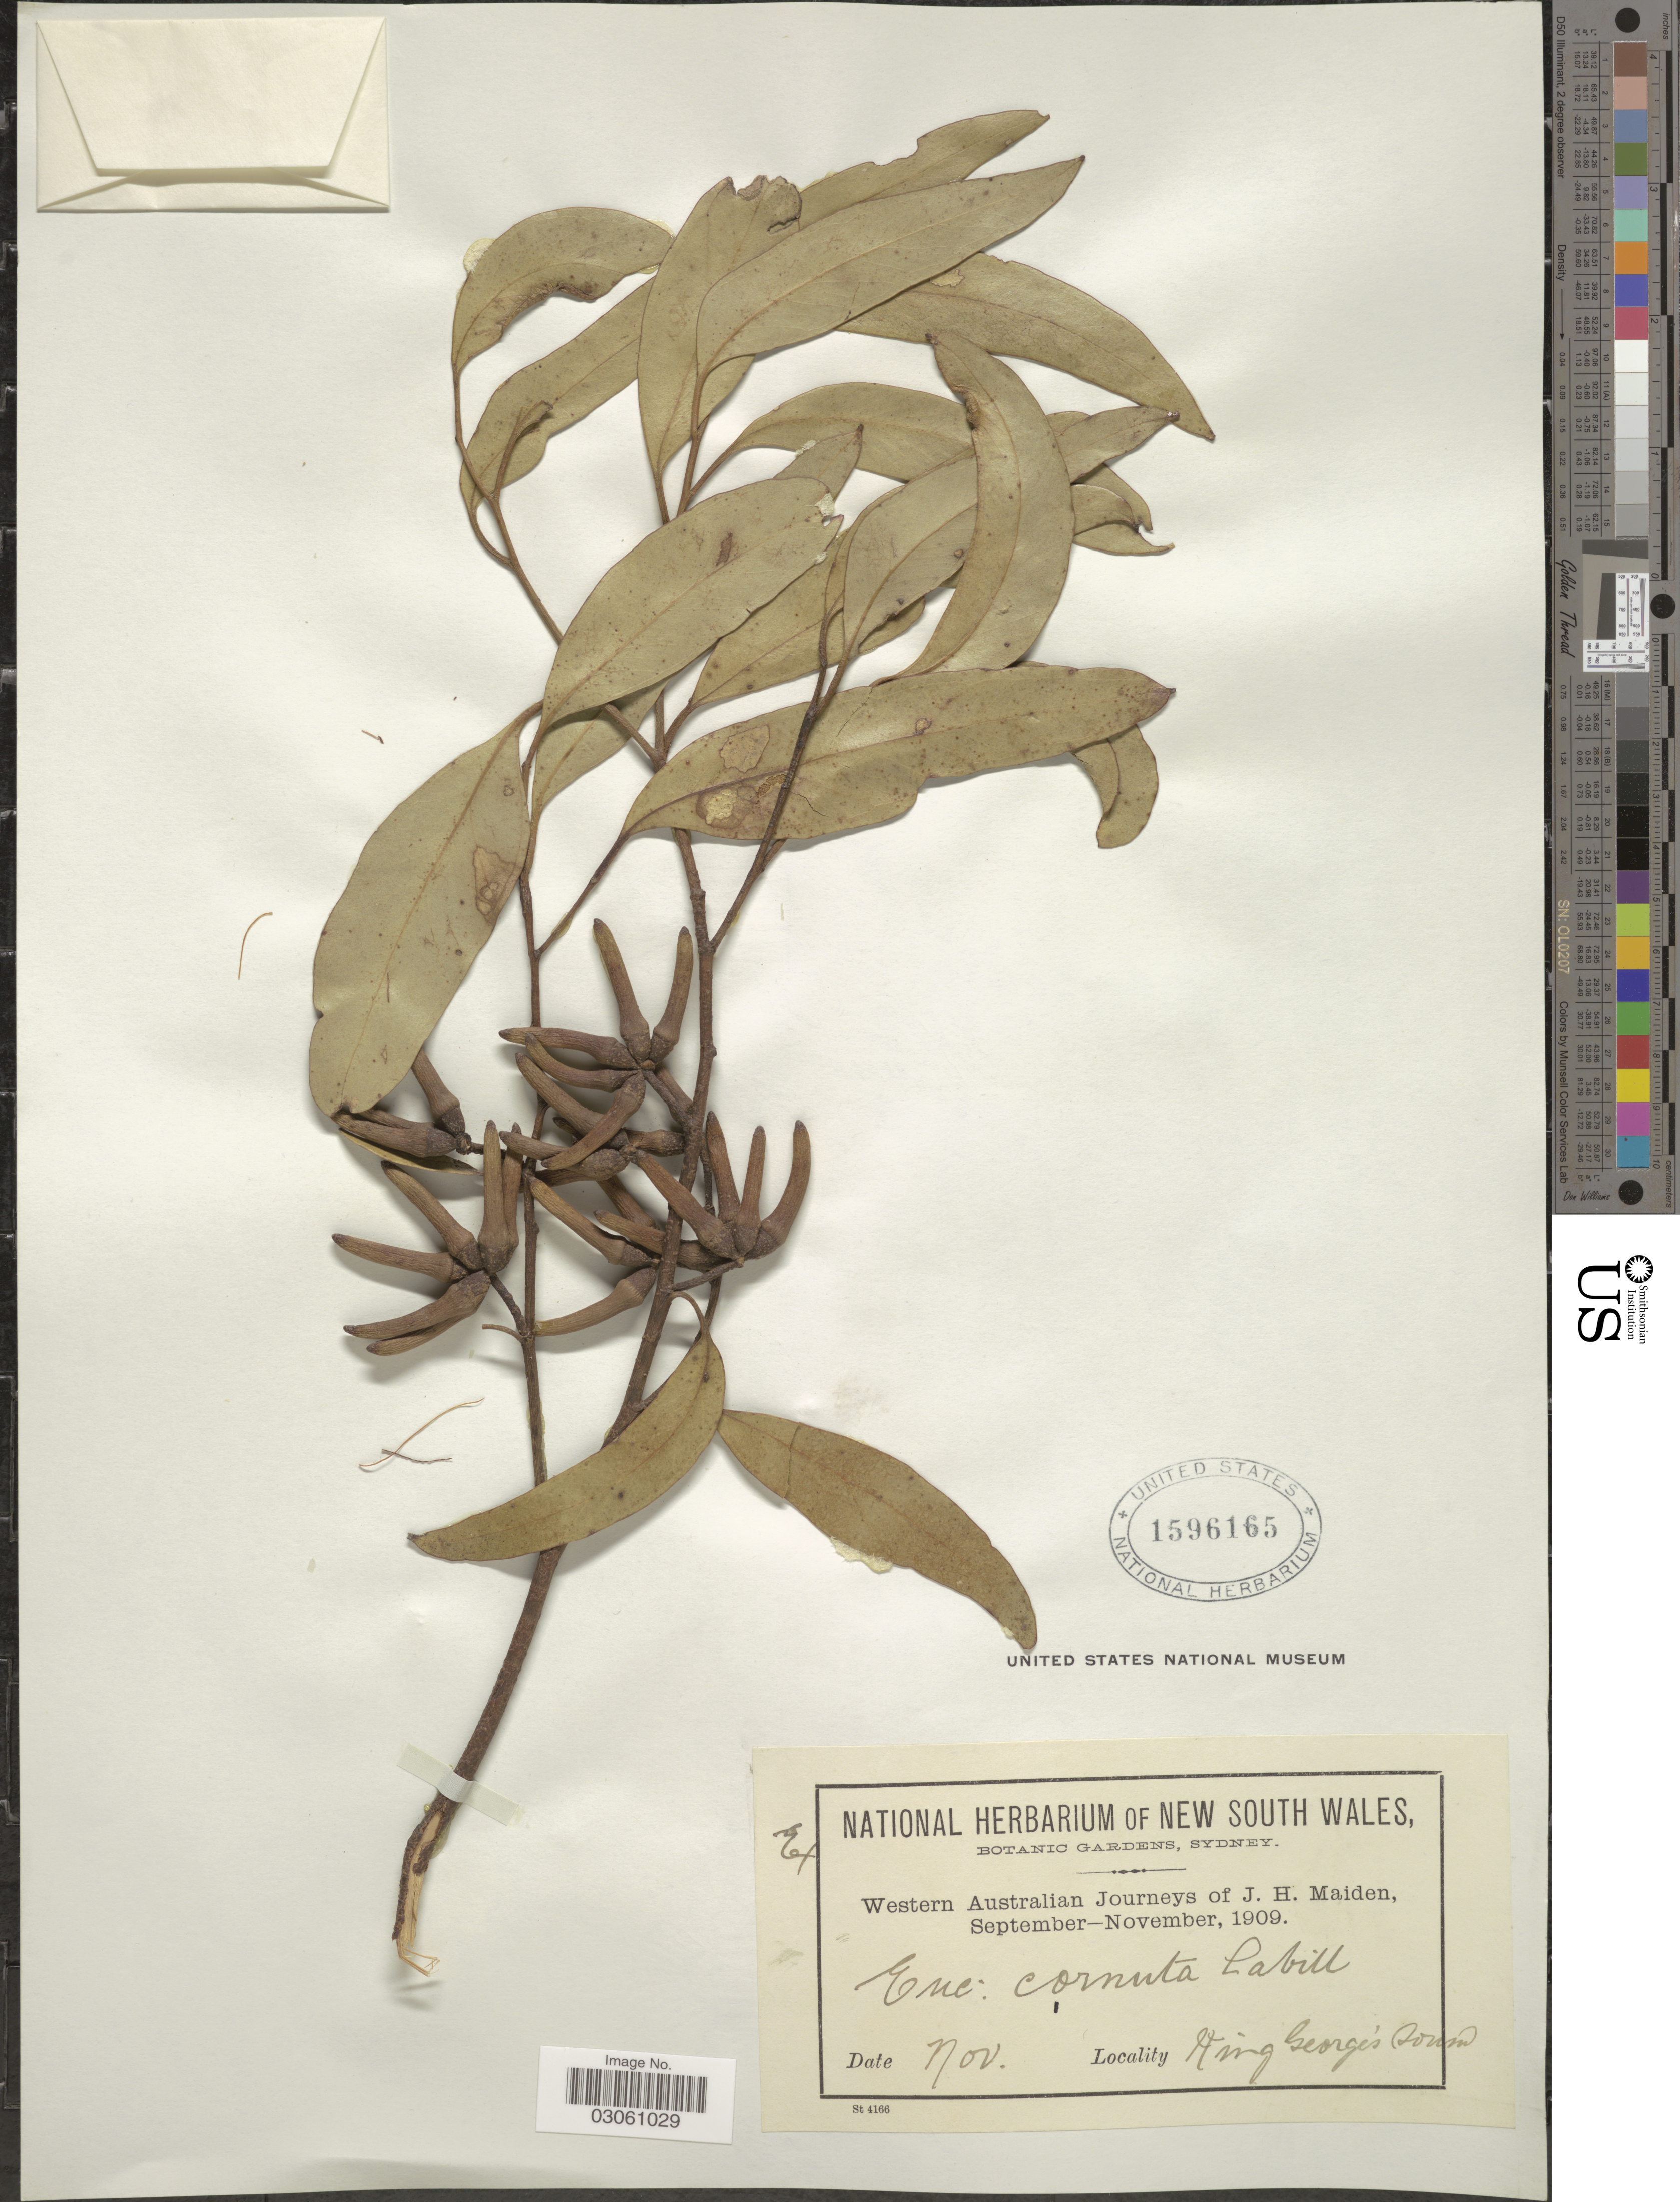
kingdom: Plantae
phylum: Tracheophyta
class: Magnoliopsida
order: Myrtales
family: Myrtaceae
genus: Eucalyptus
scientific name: Eucalyptus cornuta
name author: Labill.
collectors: J. Maiden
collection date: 1909-11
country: Australia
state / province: Tasmania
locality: King George's Island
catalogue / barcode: US 1596165